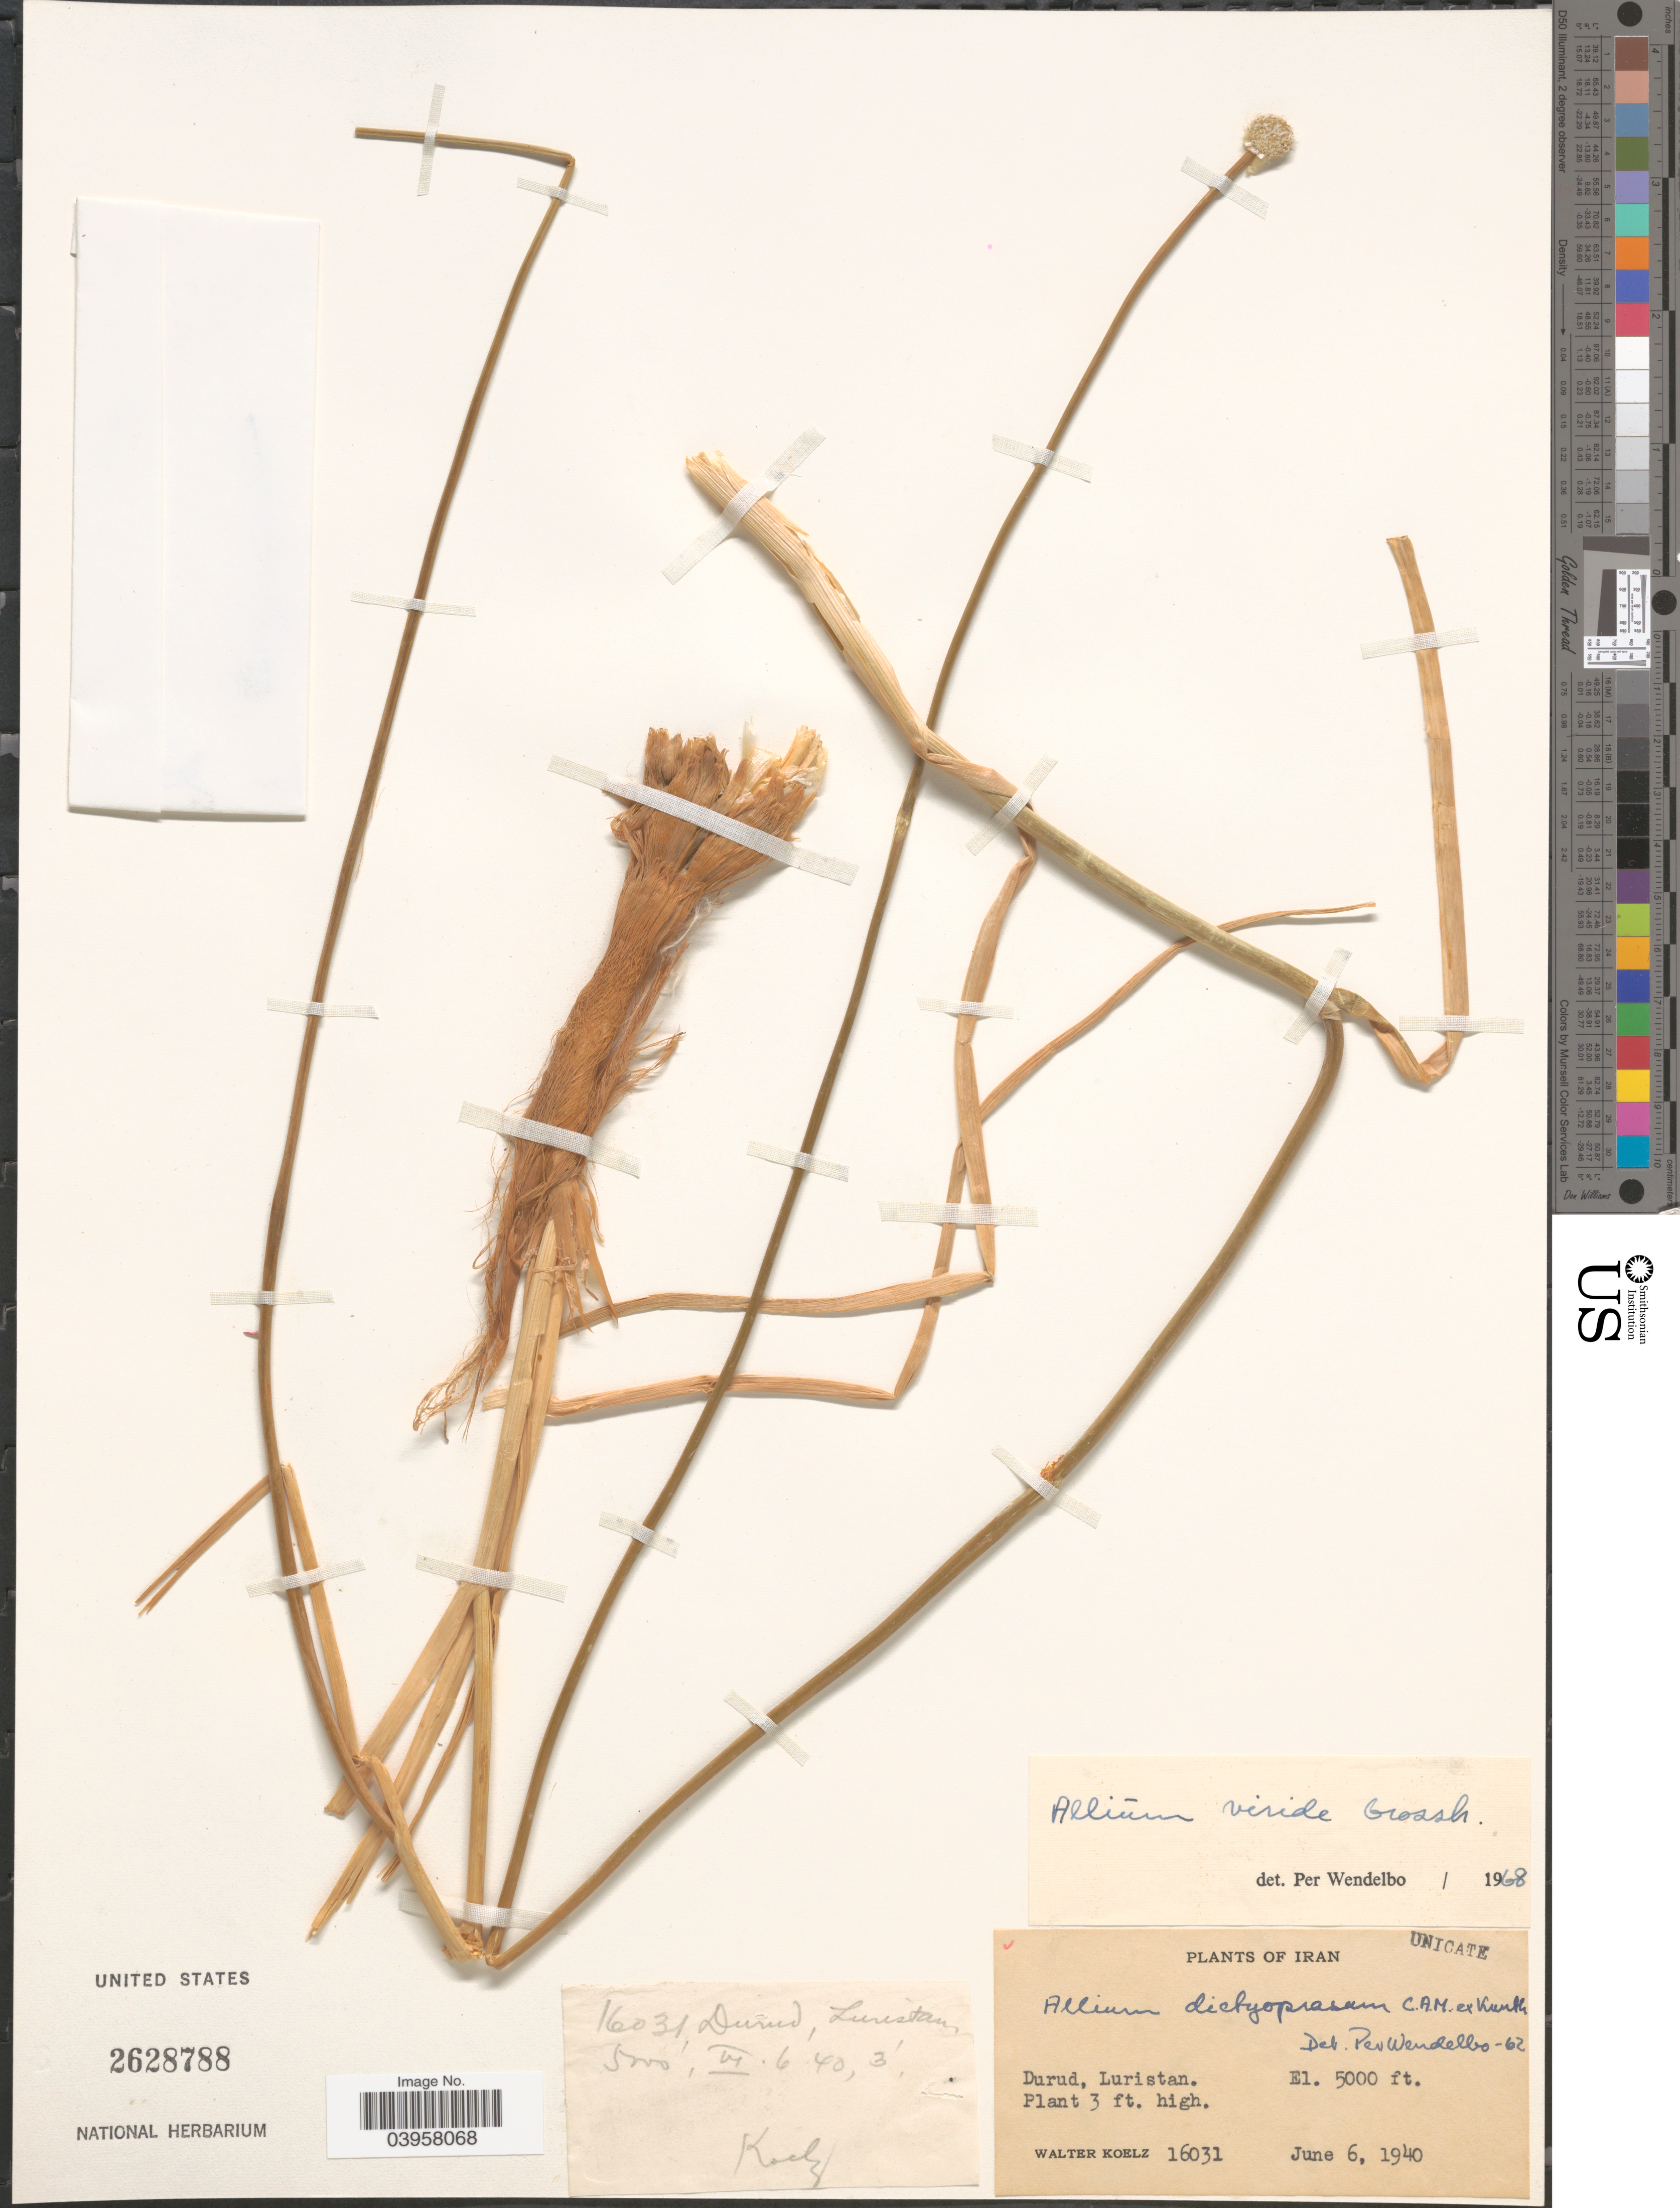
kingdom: Plantae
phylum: Tracheophyta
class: Liliopsida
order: Asparagales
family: Amaryllidaceae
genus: Allium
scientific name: Allium viride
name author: Grossh.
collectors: W. N. Koelz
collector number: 16031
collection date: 1940-06-06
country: Iran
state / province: Lorestan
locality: Durud, Luristan.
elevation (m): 1524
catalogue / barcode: US 2628788